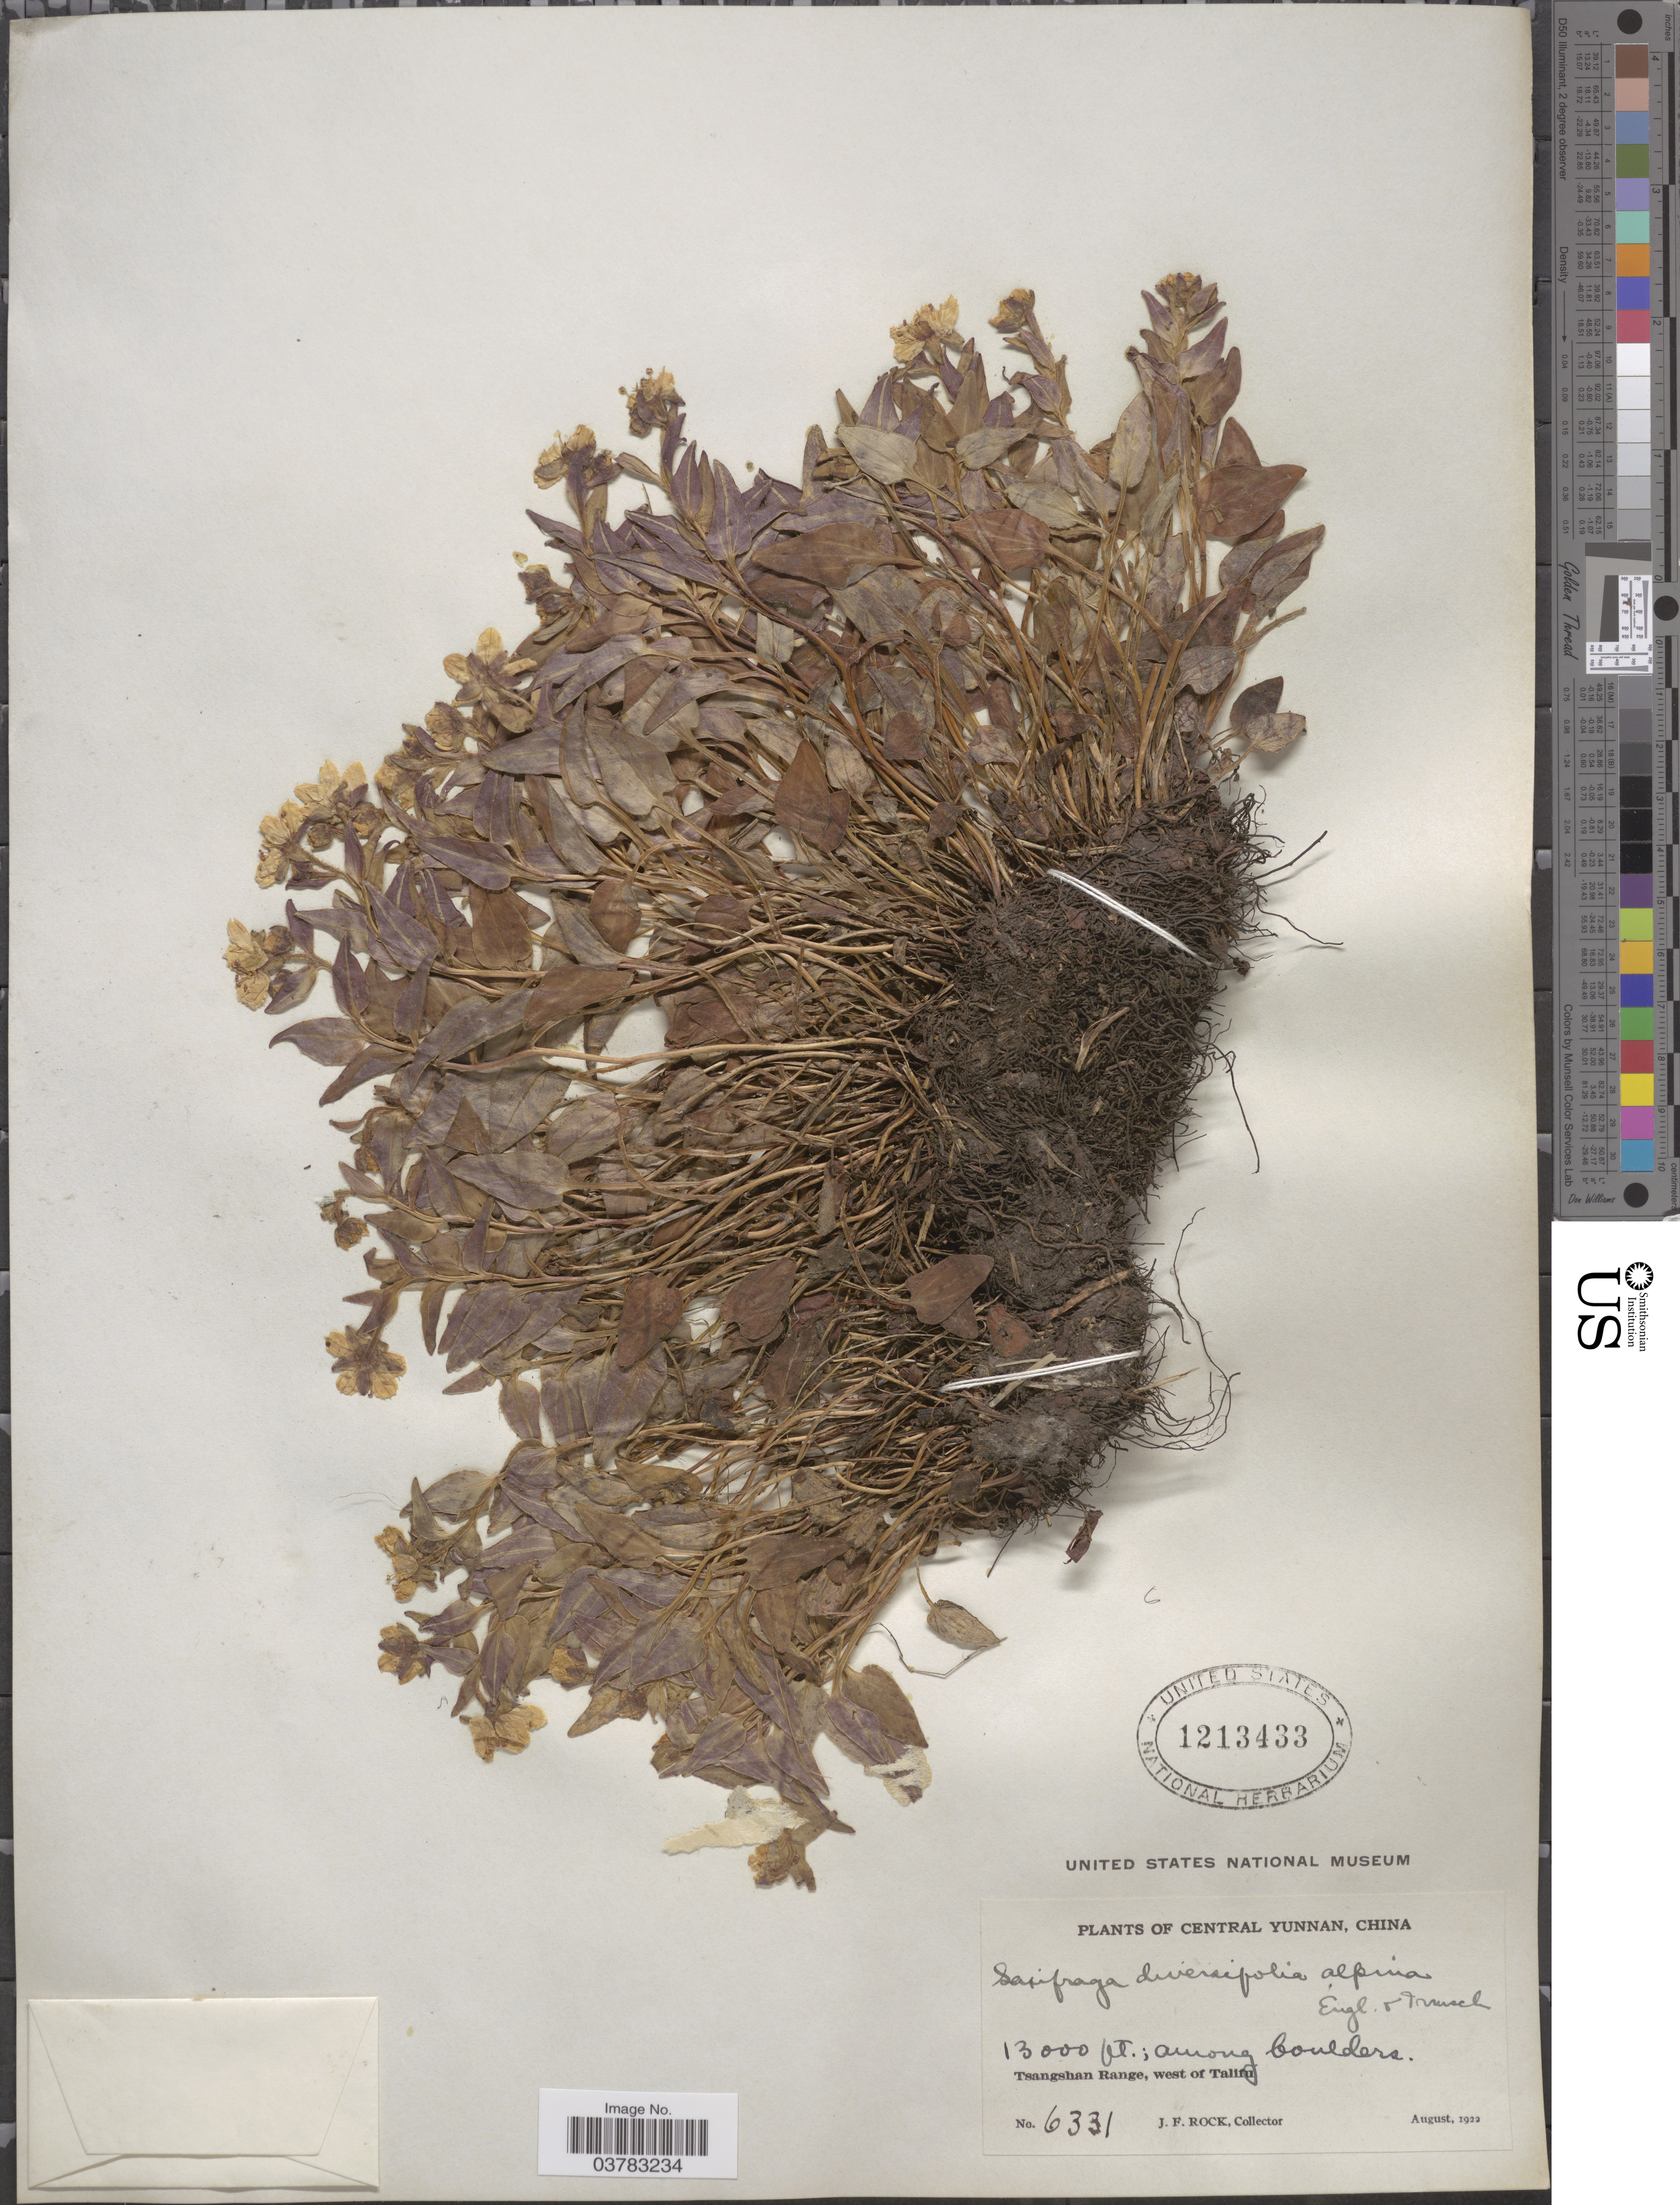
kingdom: Plantae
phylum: Tracheophyta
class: Magnoliopsida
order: Saxifragales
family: Saxifragaceae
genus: Saxifraga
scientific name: Saxifraga diversifolia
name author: Wall.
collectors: J. Rock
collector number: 6331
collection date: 1922-08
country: China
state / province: Yunnan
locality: Central Yunnan. Tsangshan Range, west of Talifu.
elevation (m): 3962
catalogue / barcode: US 1213433